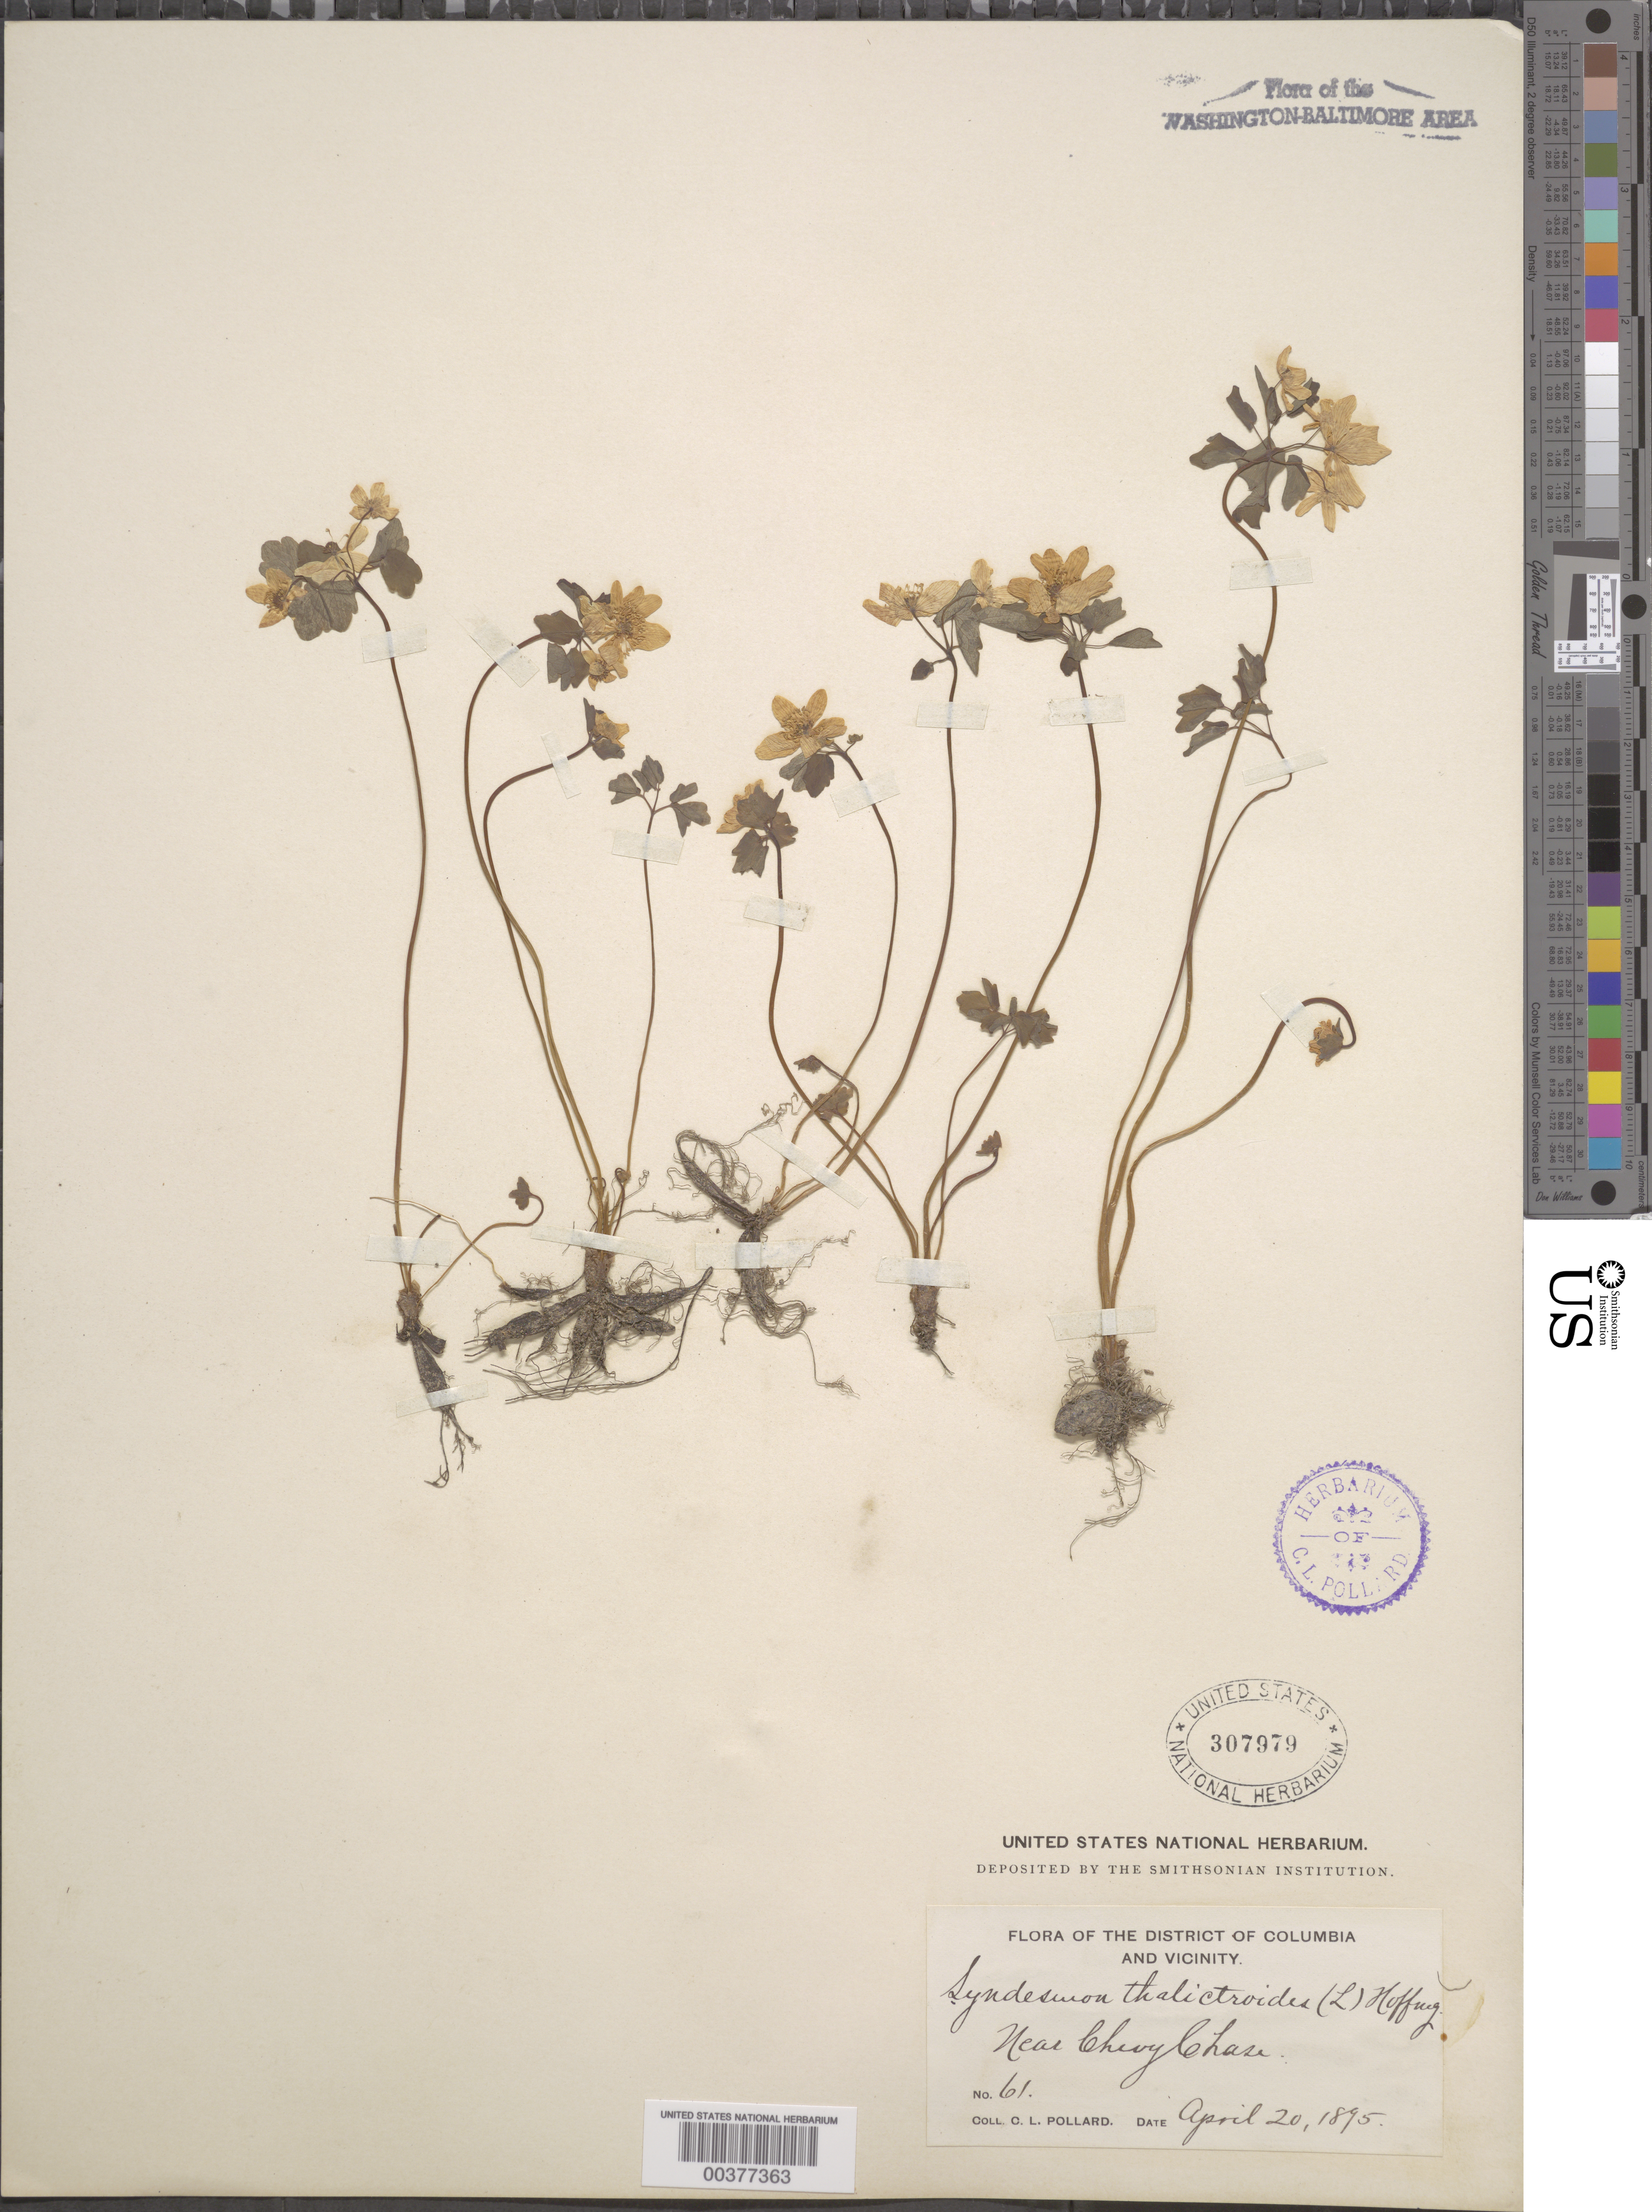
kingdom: Plantae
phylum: Tracheophyta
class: Magnoliopsida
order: Ranunculales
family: Ranunculaceae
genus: Thalictrum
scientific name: Thalictrum thalictroides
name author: (L.) A.J. Eames & B. Boivin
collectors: C. L. Pollard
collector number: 61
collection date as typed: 20 Apr 1895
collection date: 1895-04-20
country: United States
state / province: District of Columbia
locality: Chevy Chase vicinity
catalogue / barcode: US 307979